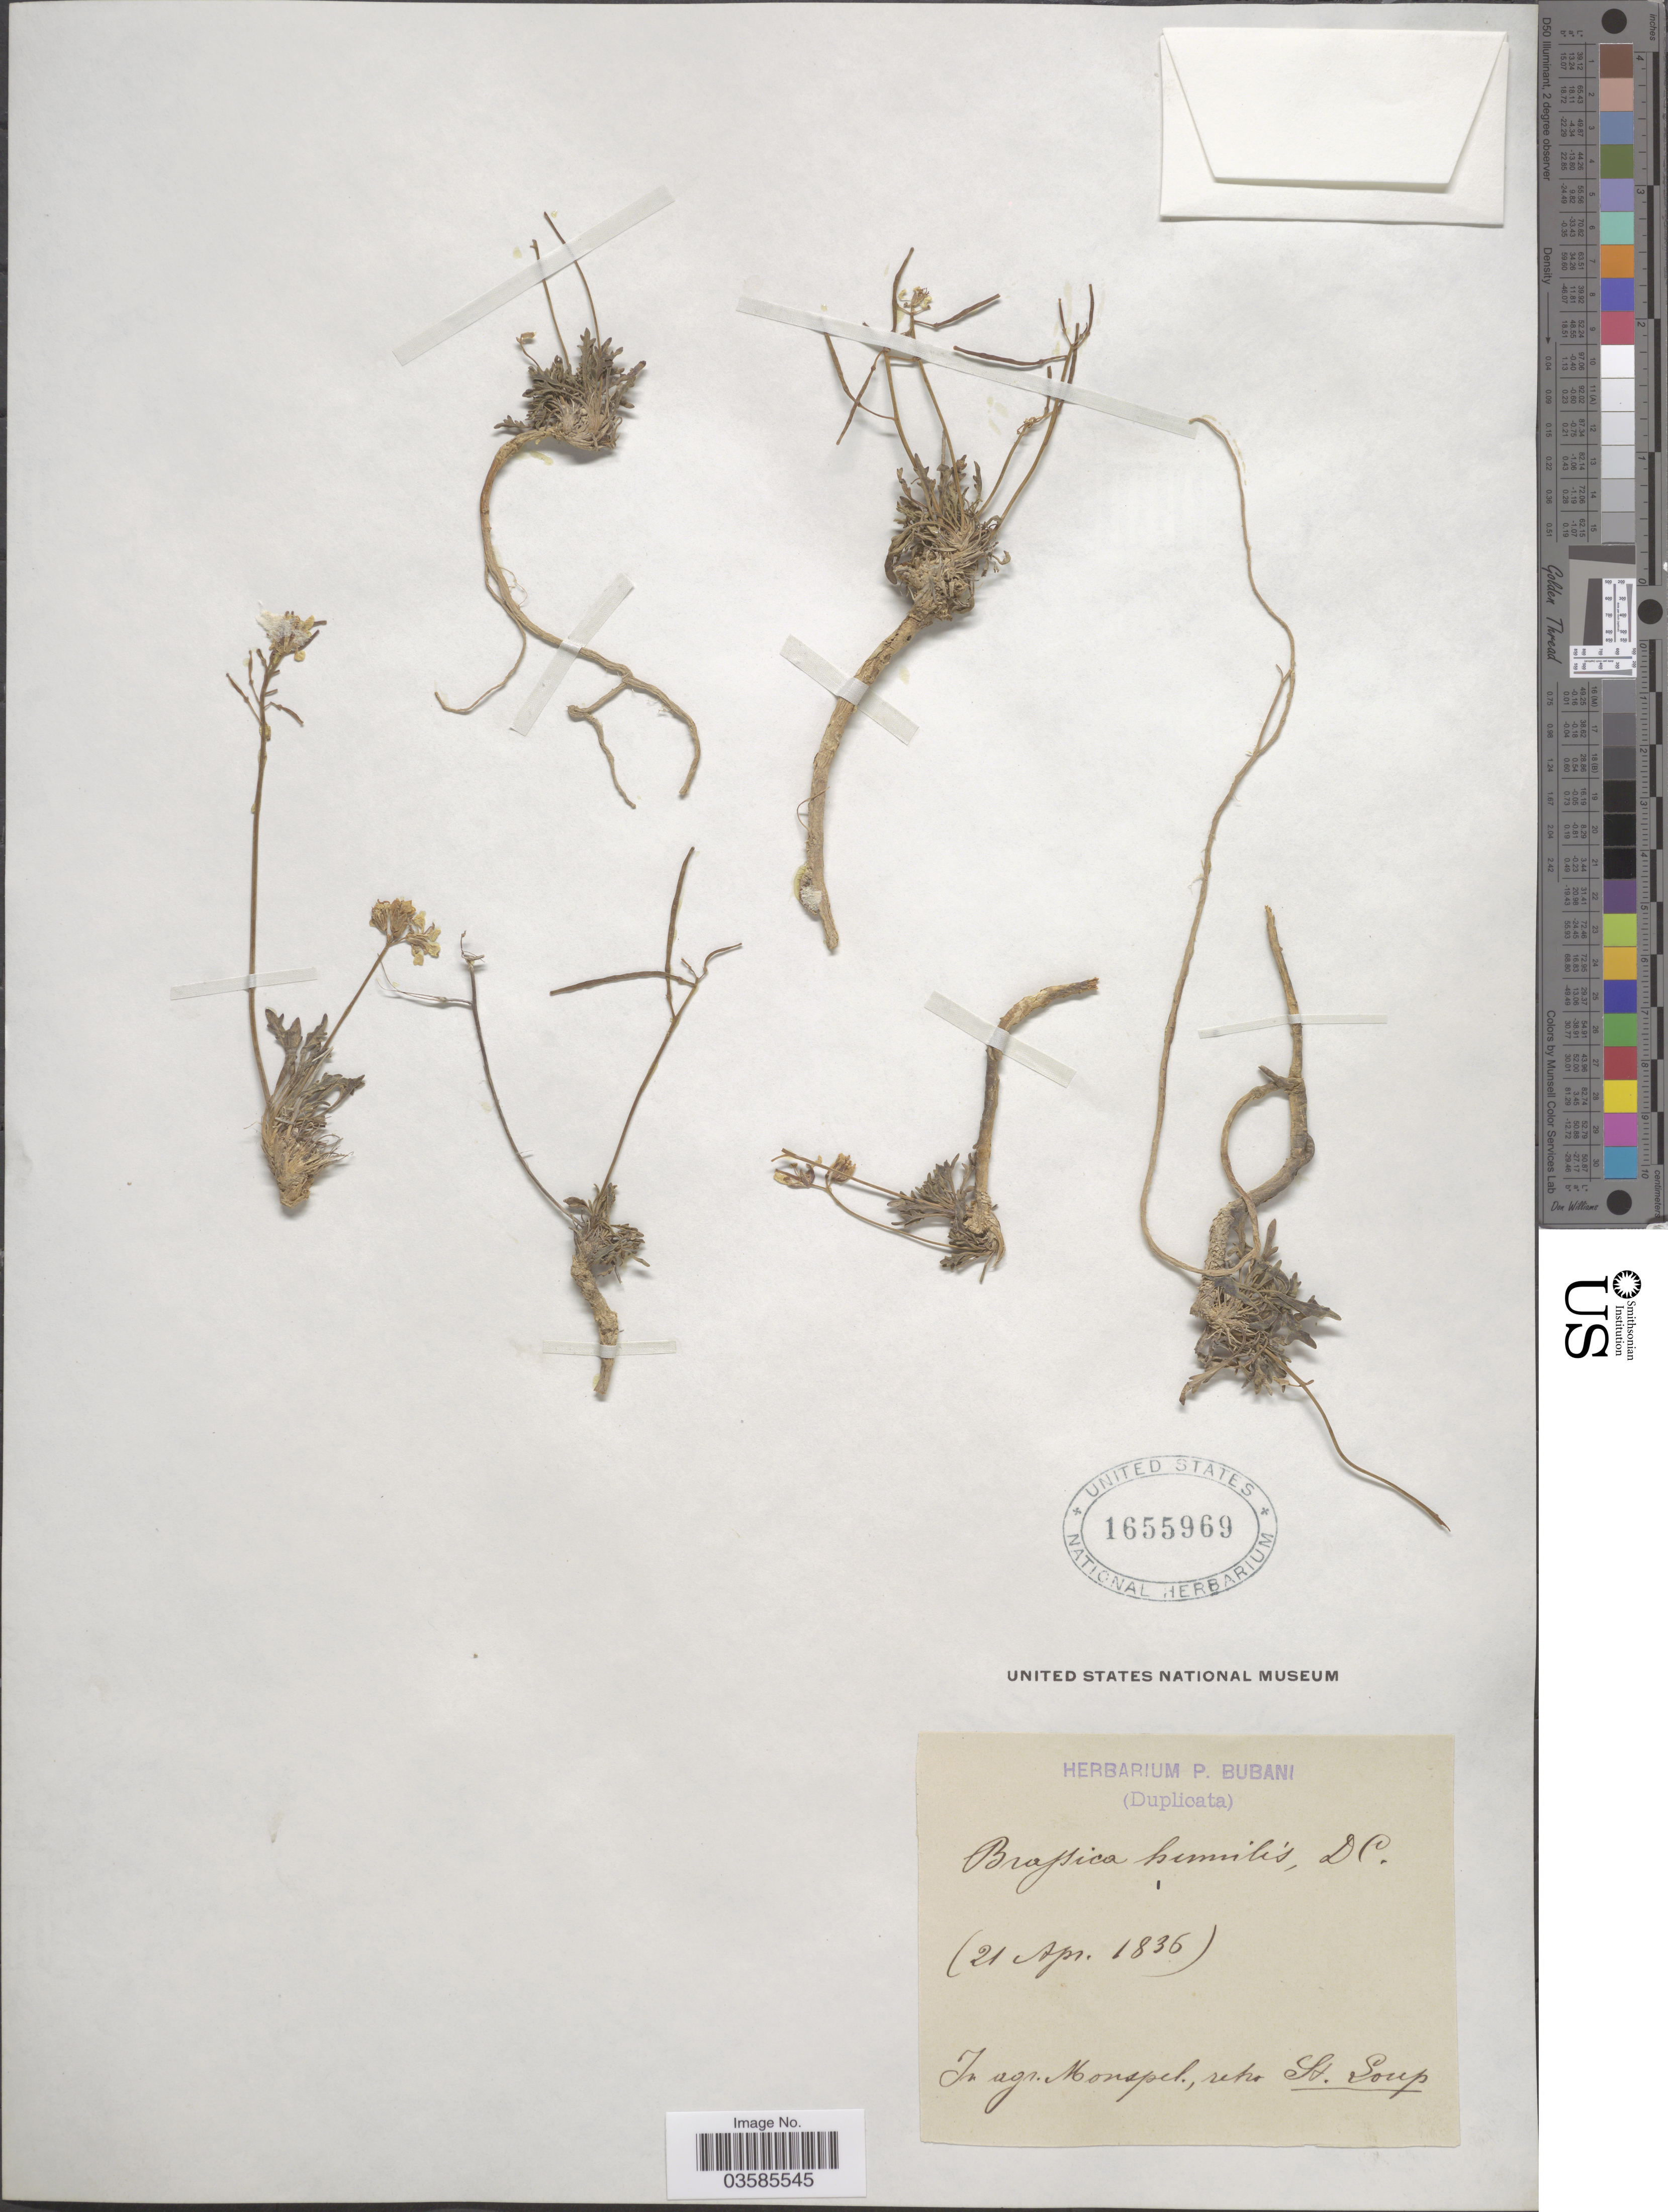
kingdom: Plantae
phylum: Tracheophyta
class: Magnoliopsida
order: Brassicales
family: Brassicaceae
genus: Brassica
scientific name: Brassica humilis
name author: DC.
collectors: ex herb. P. Bubani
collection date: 1836-04-21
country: France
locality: In agr. Montpel, retro St. Loup.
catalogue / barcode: US 1655969